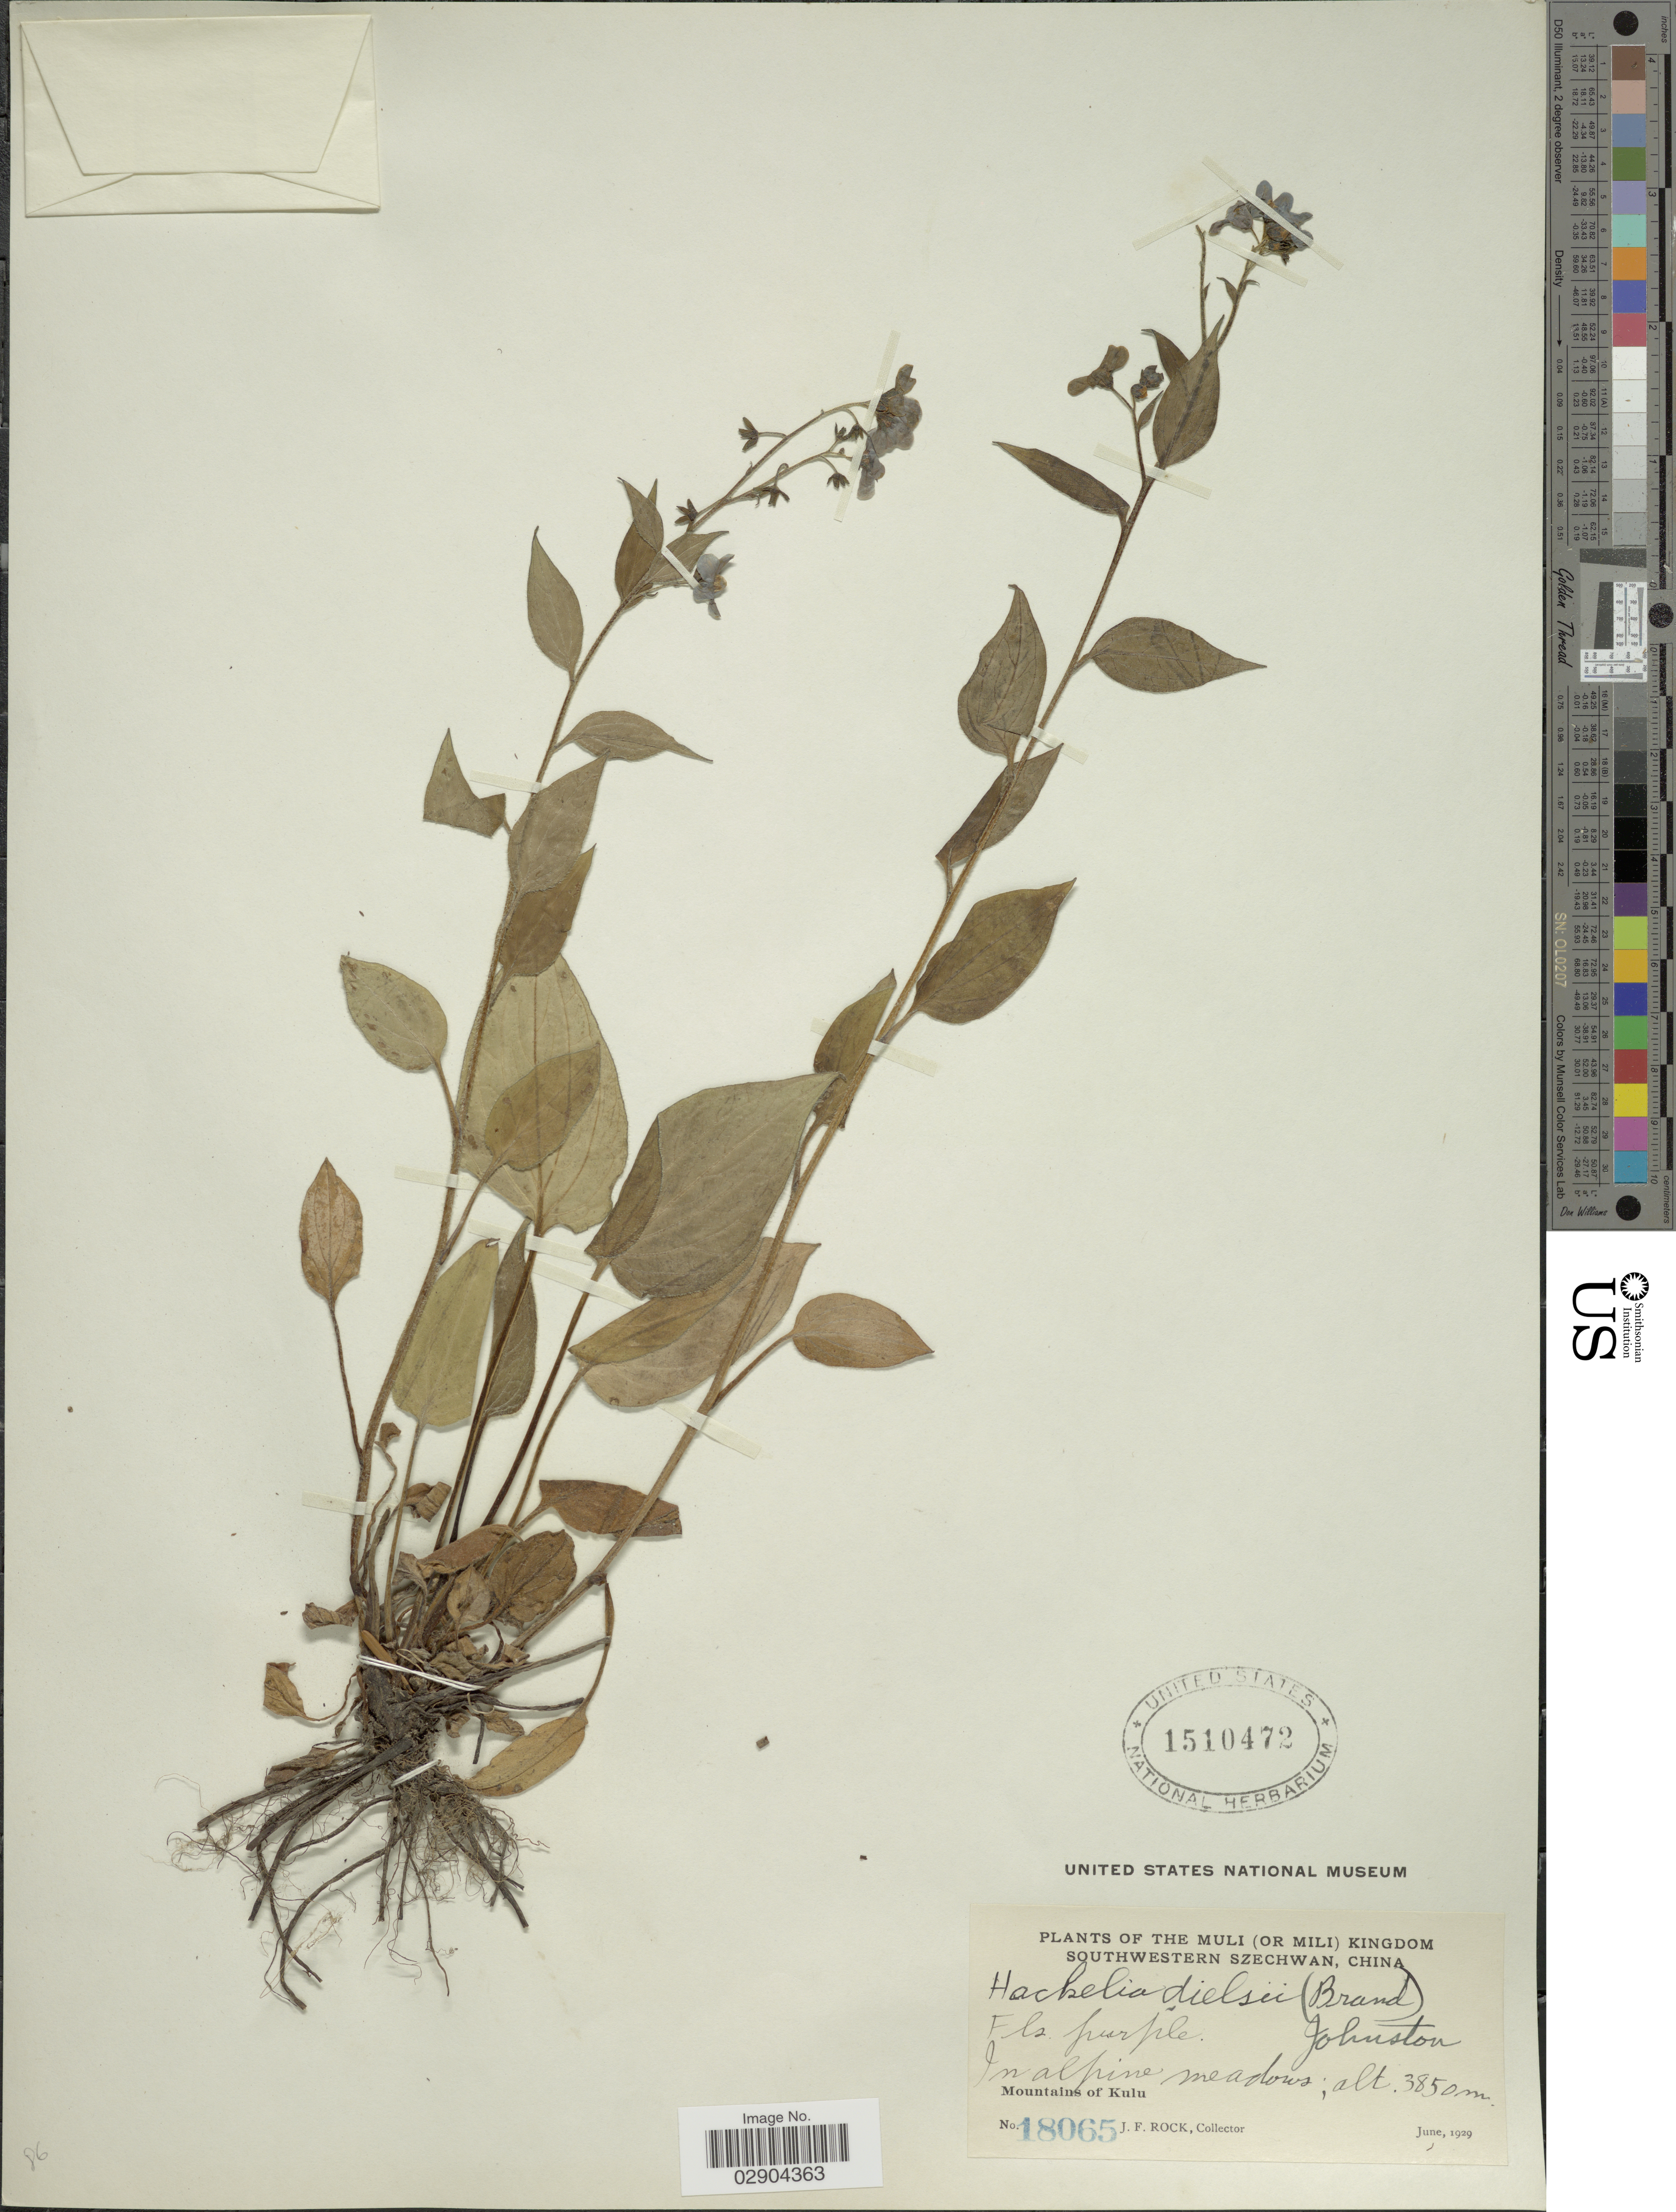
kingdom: Plantae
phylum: Tracheophyta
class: Magnoliopsida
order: Boraginales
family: Boraginaceae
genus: Hackelia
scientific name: Hackelia brachytuba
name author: (Diels) I.M. Johnst.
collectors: J. Rock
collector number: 18065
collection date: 1929-06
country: China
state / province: Sichuan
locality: Muli (or Mili) Kingdom. Southwestern Szechwan. Mountains of Kulu.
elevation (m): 3850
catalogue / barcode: US 1510472